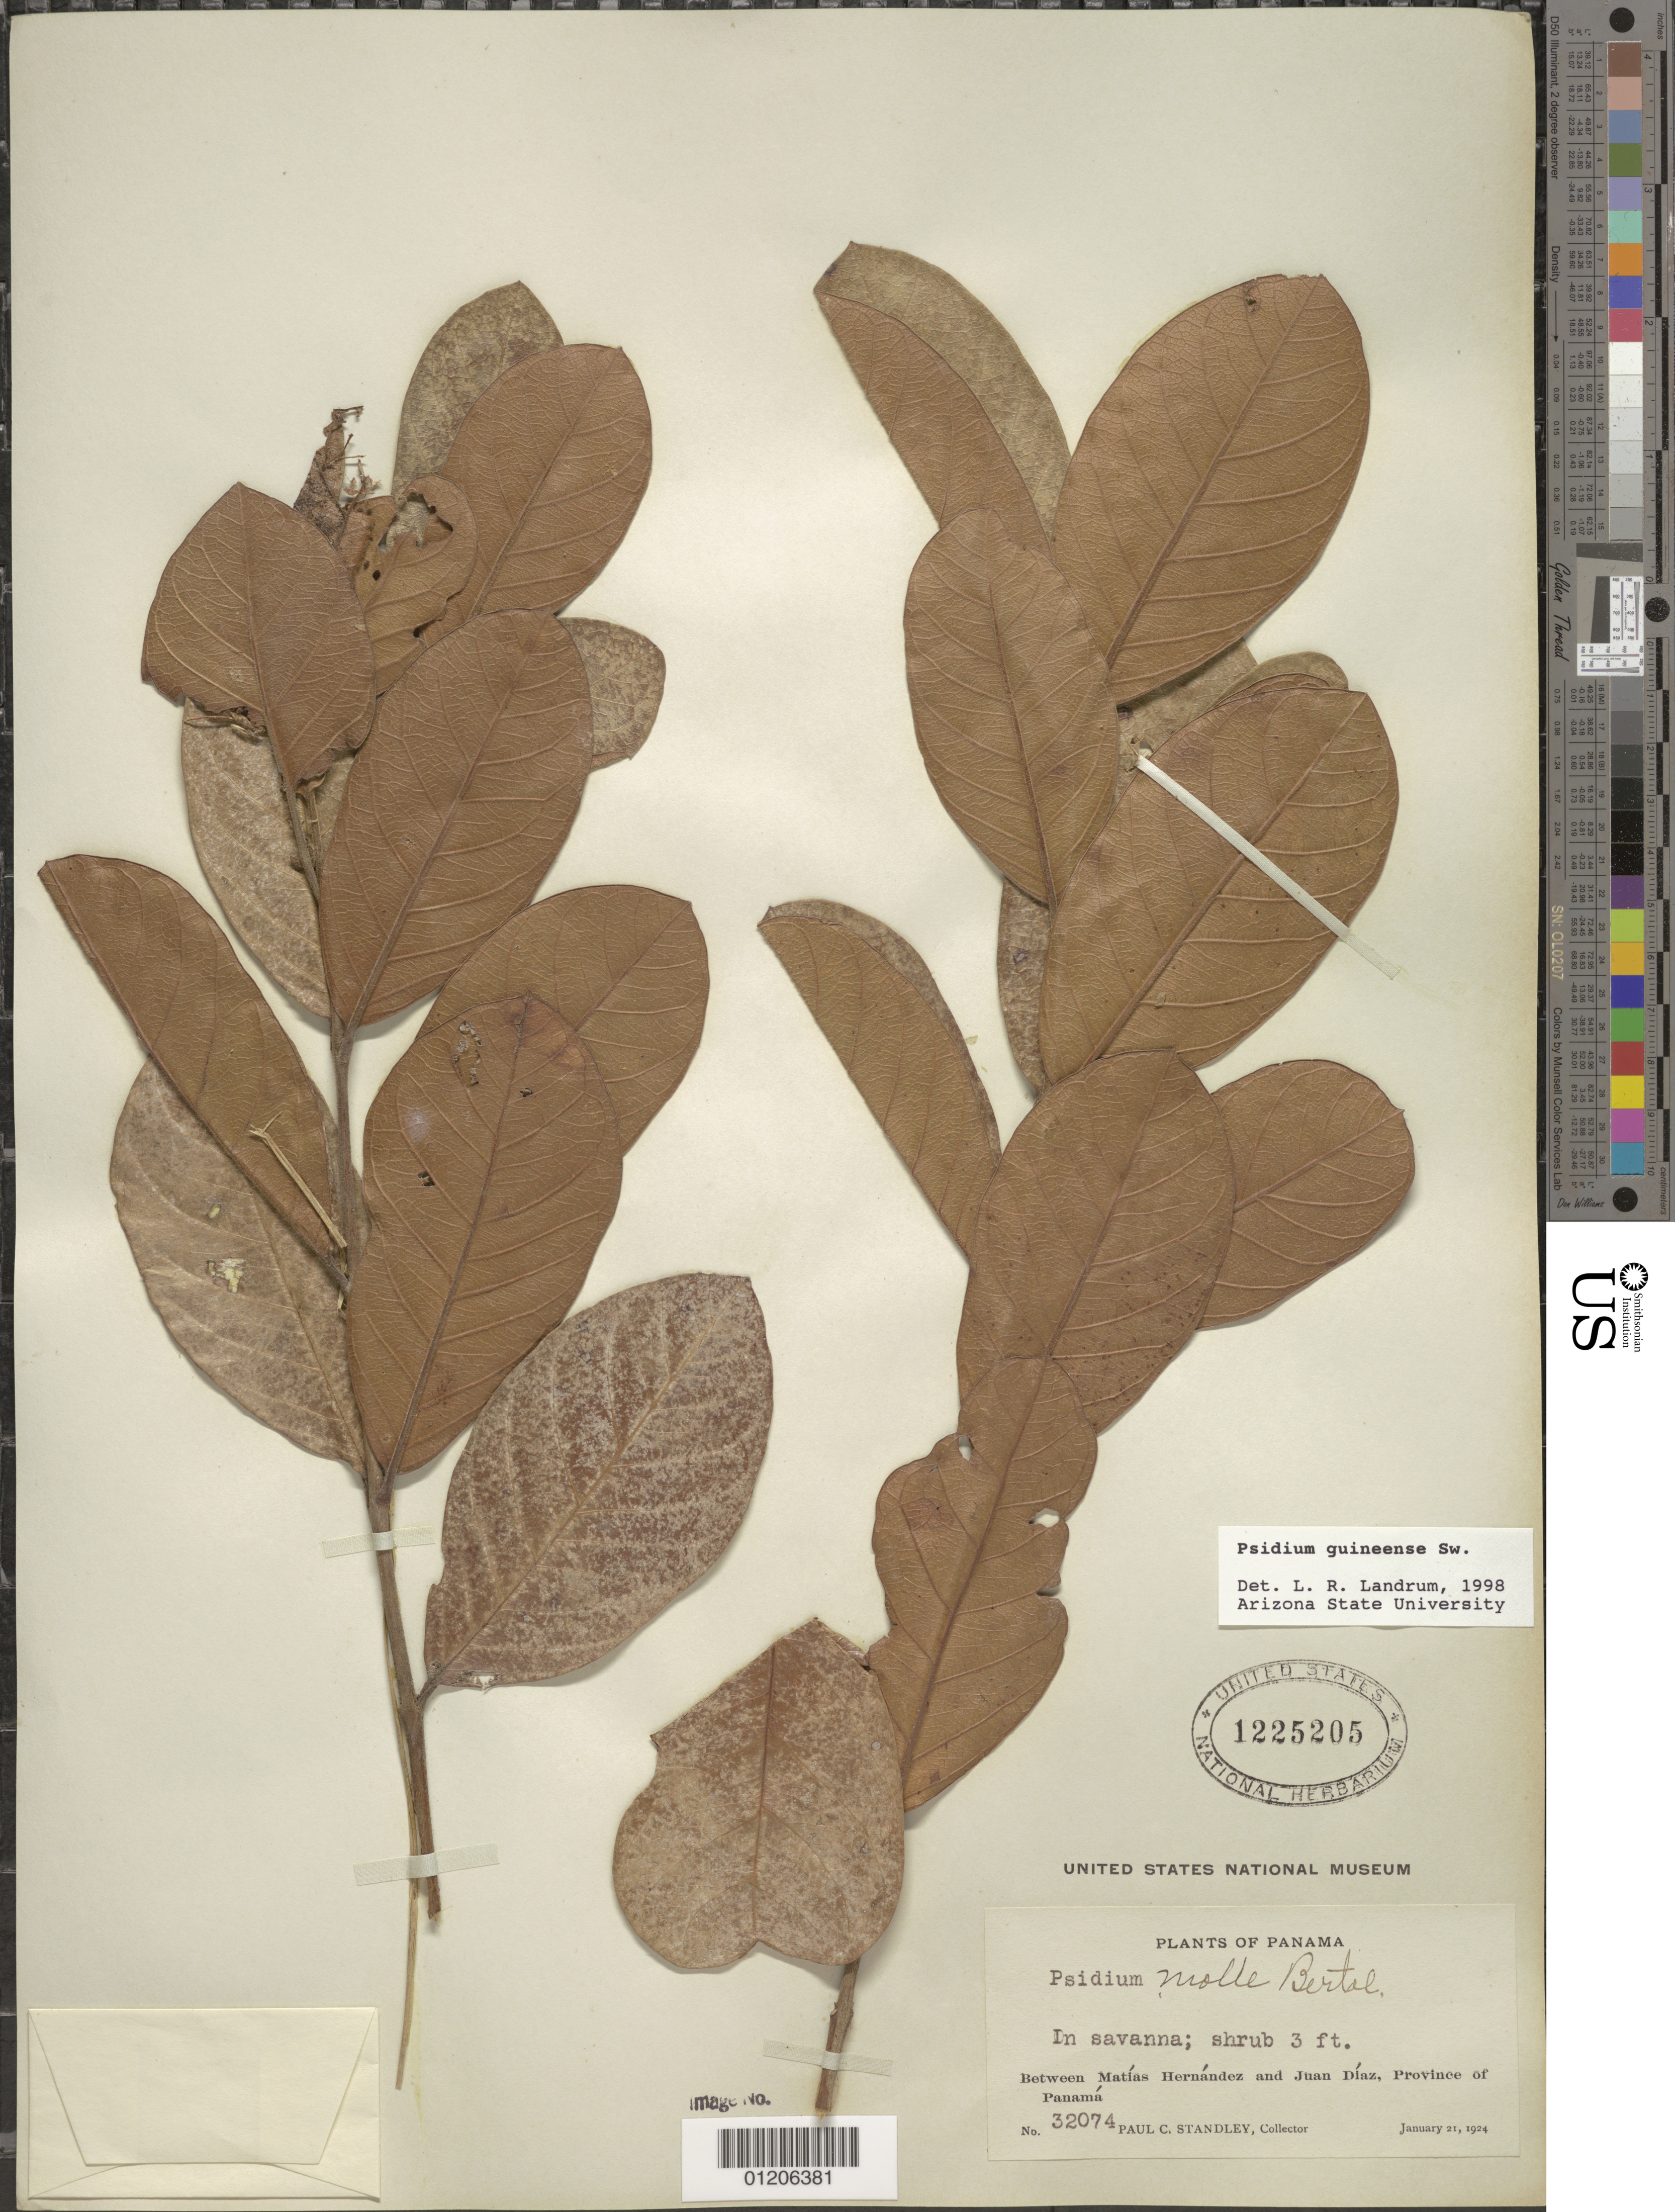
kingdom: Plantae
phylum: Tracheophyta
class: Magnoliopsida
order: Myrtales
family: Myrtaceae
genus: Psidium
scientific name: Psidium guineense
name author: Sw.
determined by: Landrum, L. R.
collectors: P. C. Standley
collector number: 32074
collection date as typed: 21 Jan 1924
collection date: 1924-01-21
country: Panama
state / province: Panamá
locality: Between Matias Hernandez and Juan Diaz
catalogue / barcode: US 1225205